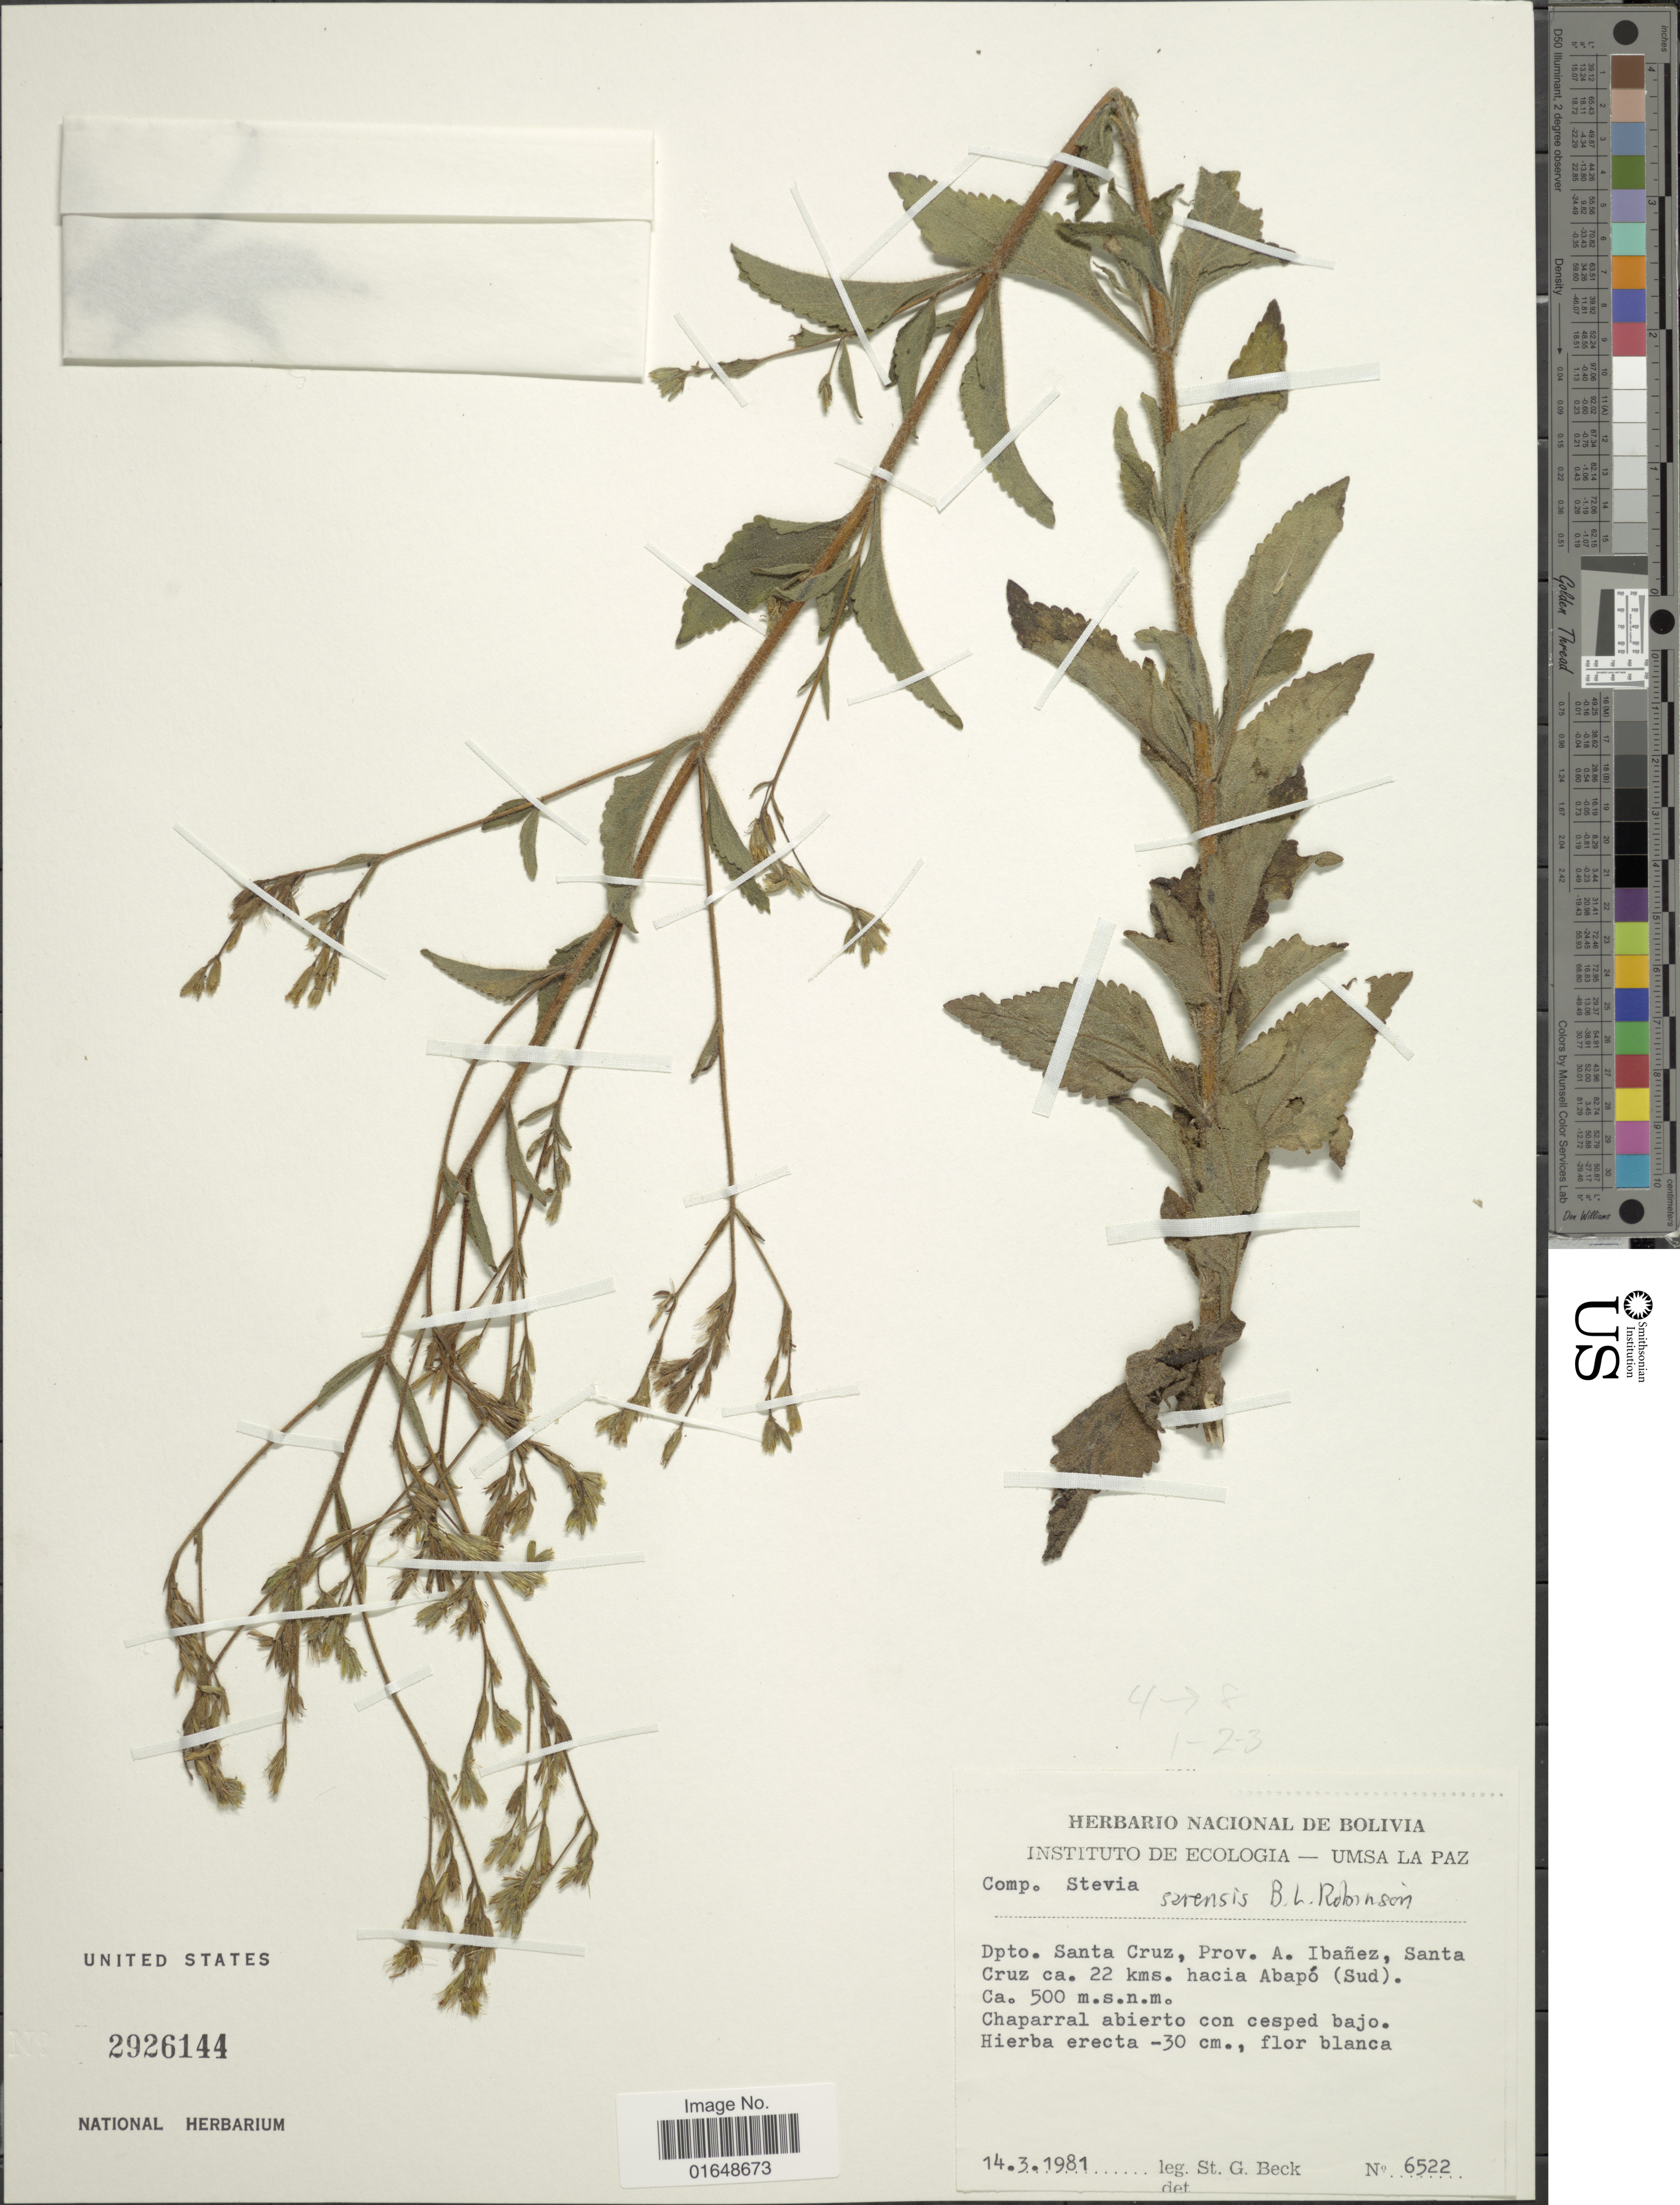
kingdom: Plantae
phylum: Tracheophyta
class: Magnoliopsida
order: Asterales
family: Asteraceae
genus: Stevia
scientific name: Stevia sarensis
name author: B.L. Rob.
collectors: S. G. Beck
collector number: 6522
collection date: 1981-03-14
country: Bolivia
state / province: Santa Cruz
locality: Dpto. Santa Cruz, Prov. A. Ibañez, Santa Cruz ca. 22 kms. hacia Abapó (Sud)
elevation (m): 500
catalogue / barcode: US 2926144